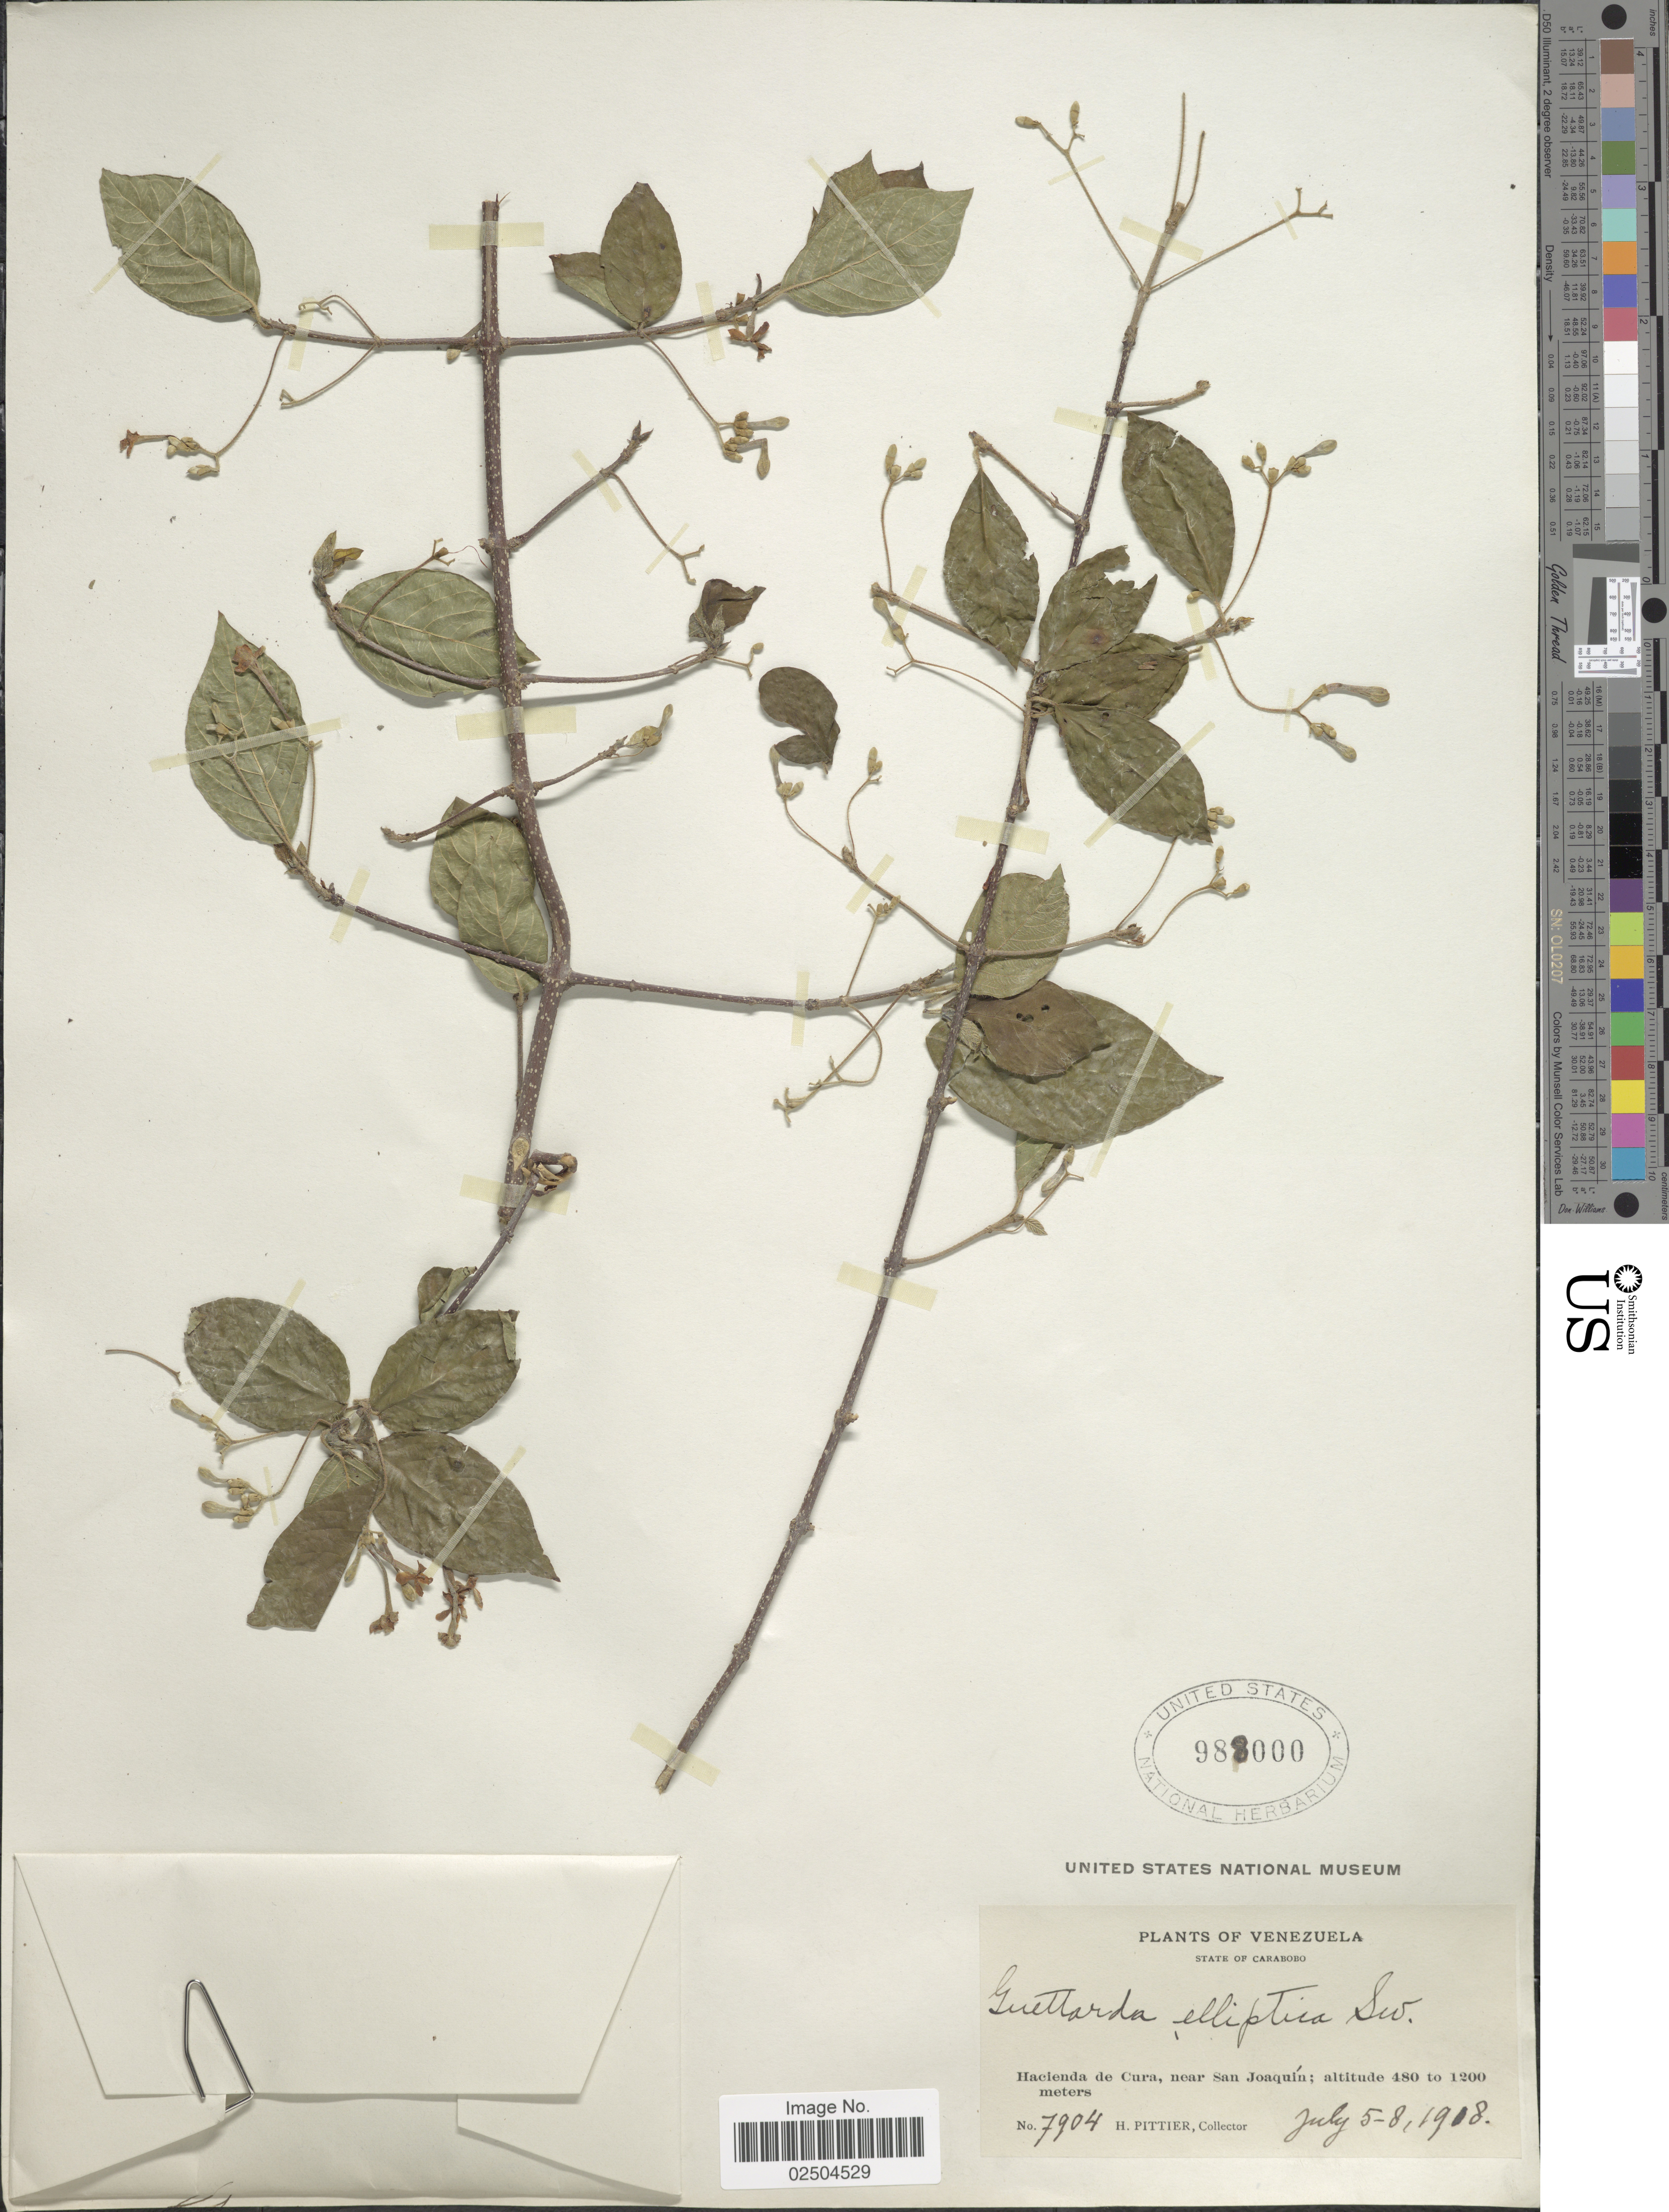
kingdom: Plantae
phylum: Tracheophyta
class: Magnoliopsida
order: Gentianales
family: Rubiaceae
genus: Guettarda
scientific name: Guettarda elliptica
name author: Sw.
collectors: H. F. Pittier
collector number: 7904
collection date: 1908-07-05/1908-07-08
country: Venezuela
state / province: Carabobo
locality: State of Carabobo, Hacienda de Cura, near San Joaquin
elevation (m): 480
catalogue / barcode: US 988000